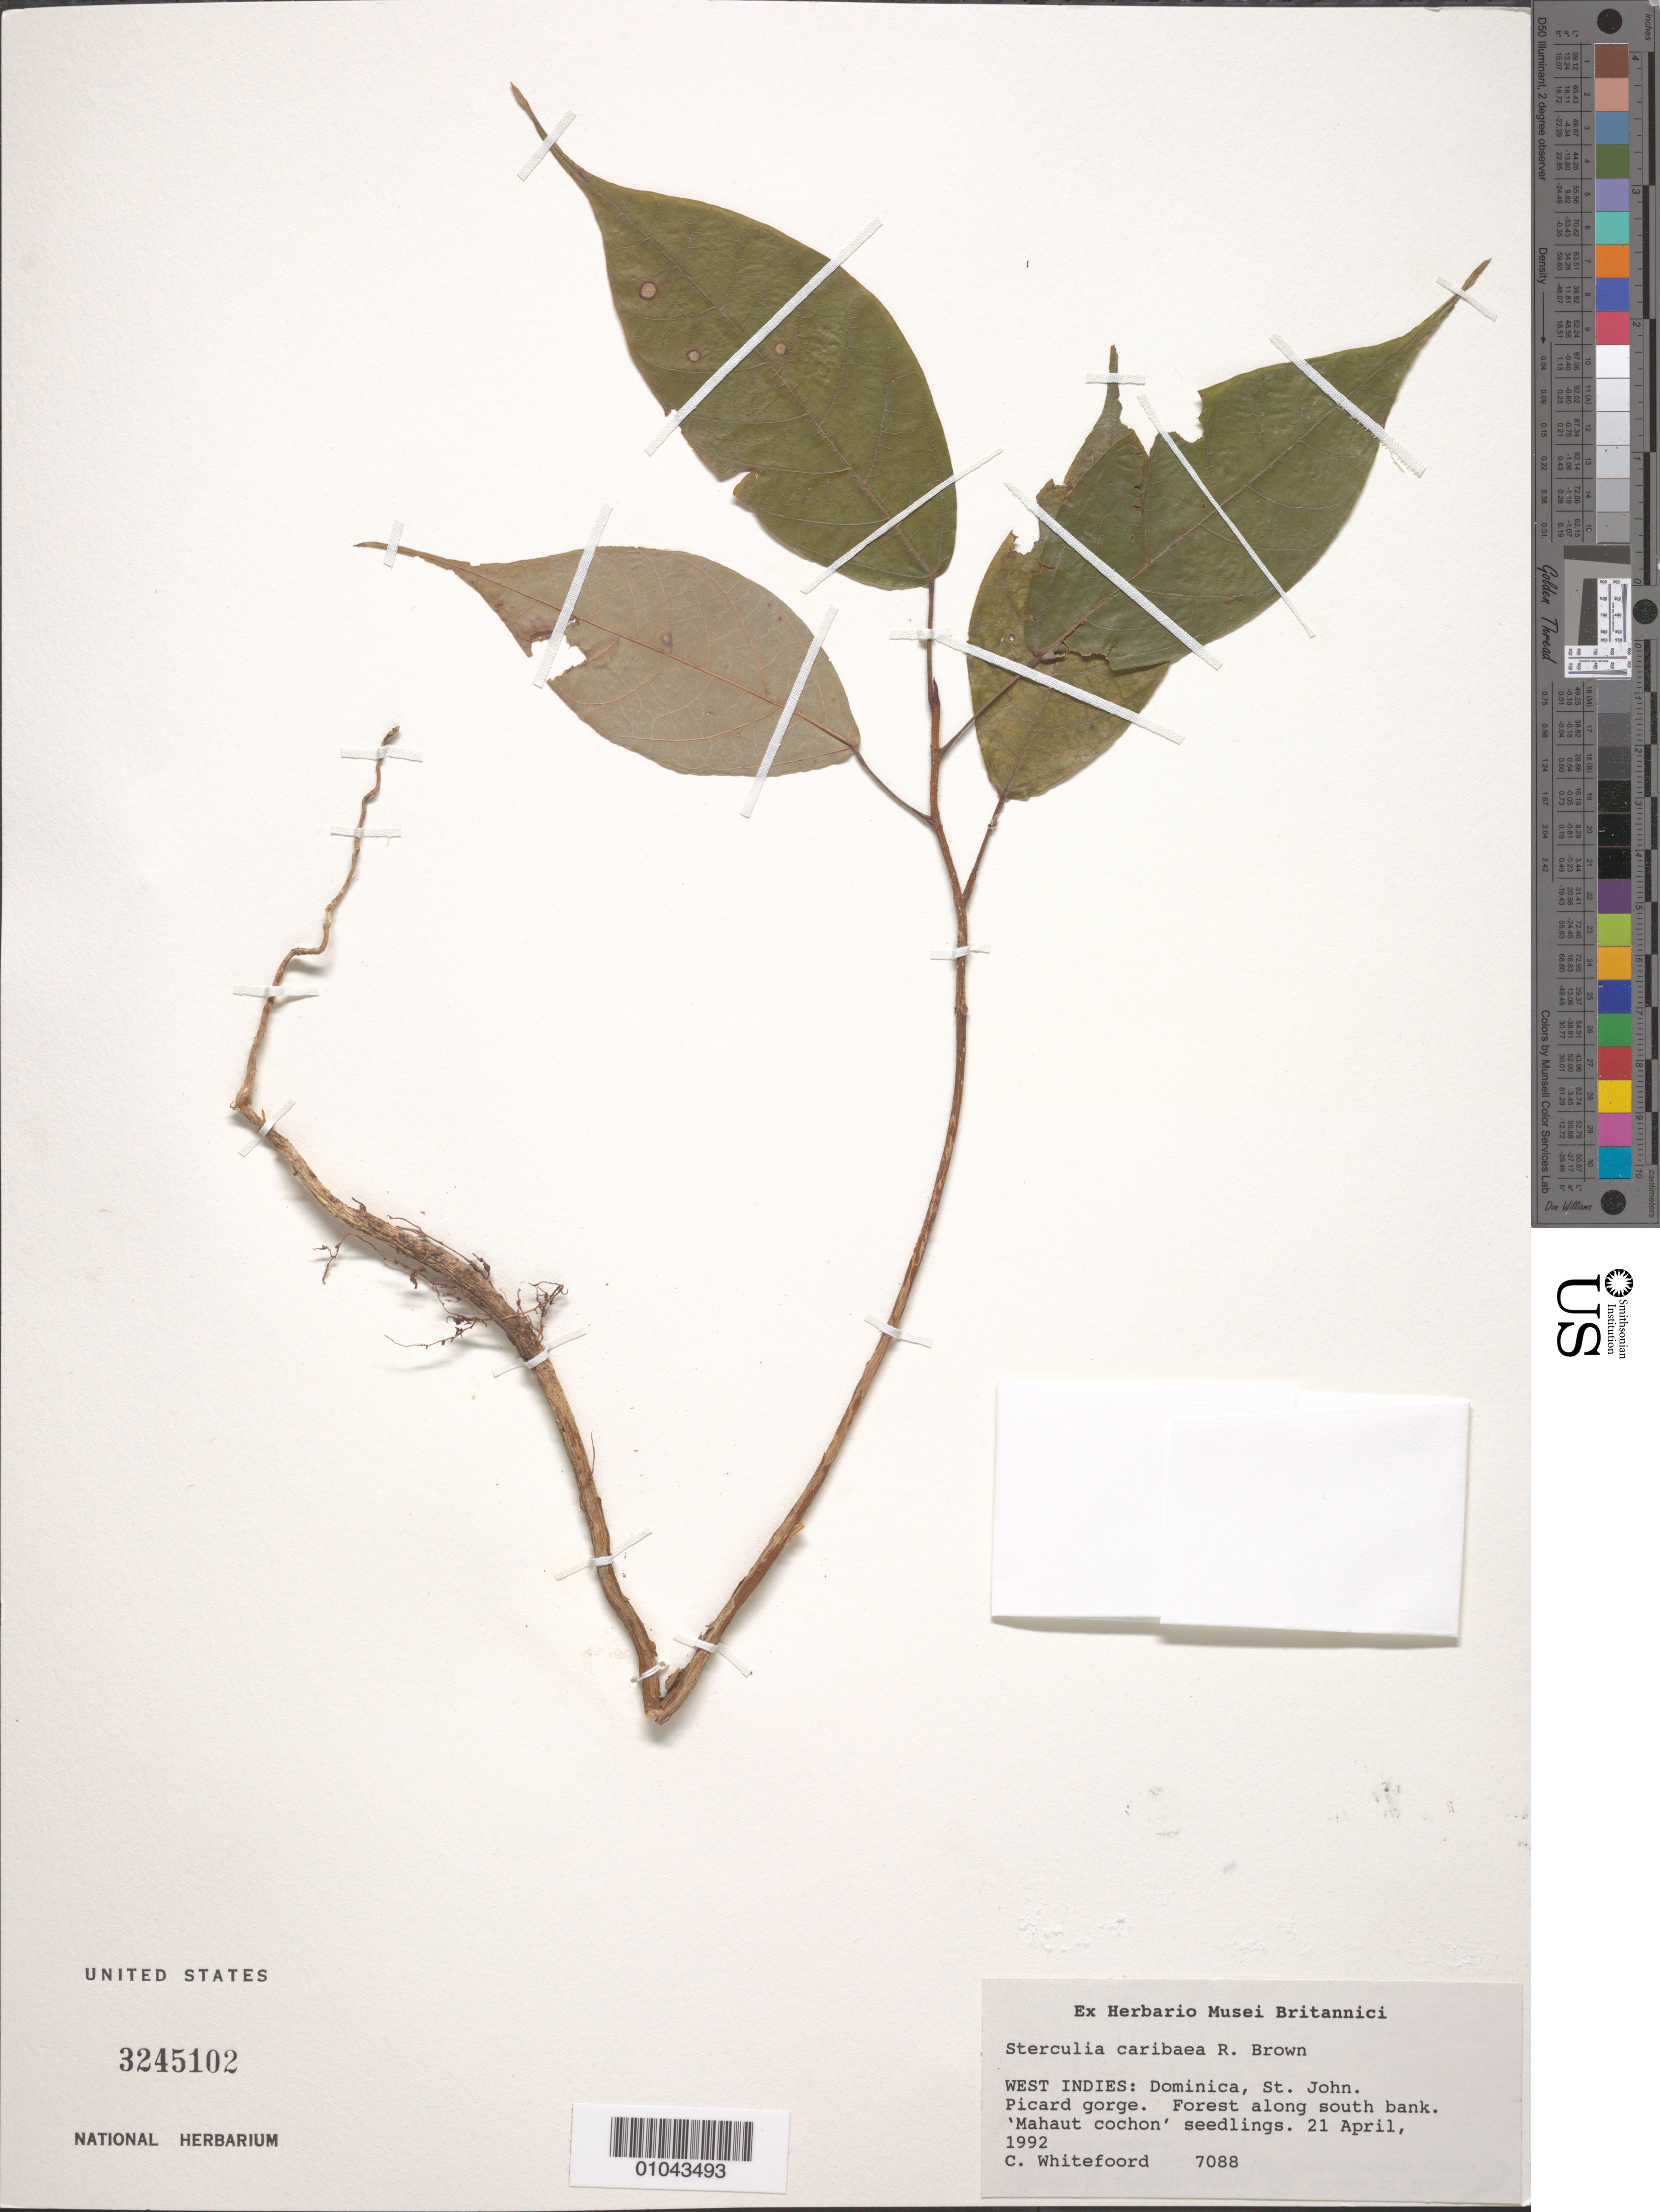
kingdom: Plantae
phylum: Tracheophyta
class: Magnoliopsida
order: Malvales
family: Malvaceae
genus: Sterculia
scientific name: Sterculia caribaea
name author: R. Br.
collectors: C. Whitefoord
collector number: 7088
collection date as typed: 21 Apr 1992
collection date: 1992-04-21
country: Dominica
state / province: St. John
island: Dominica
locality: Picard Gorge, along S bank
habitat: Forest along south bank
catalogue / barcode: US 3245102